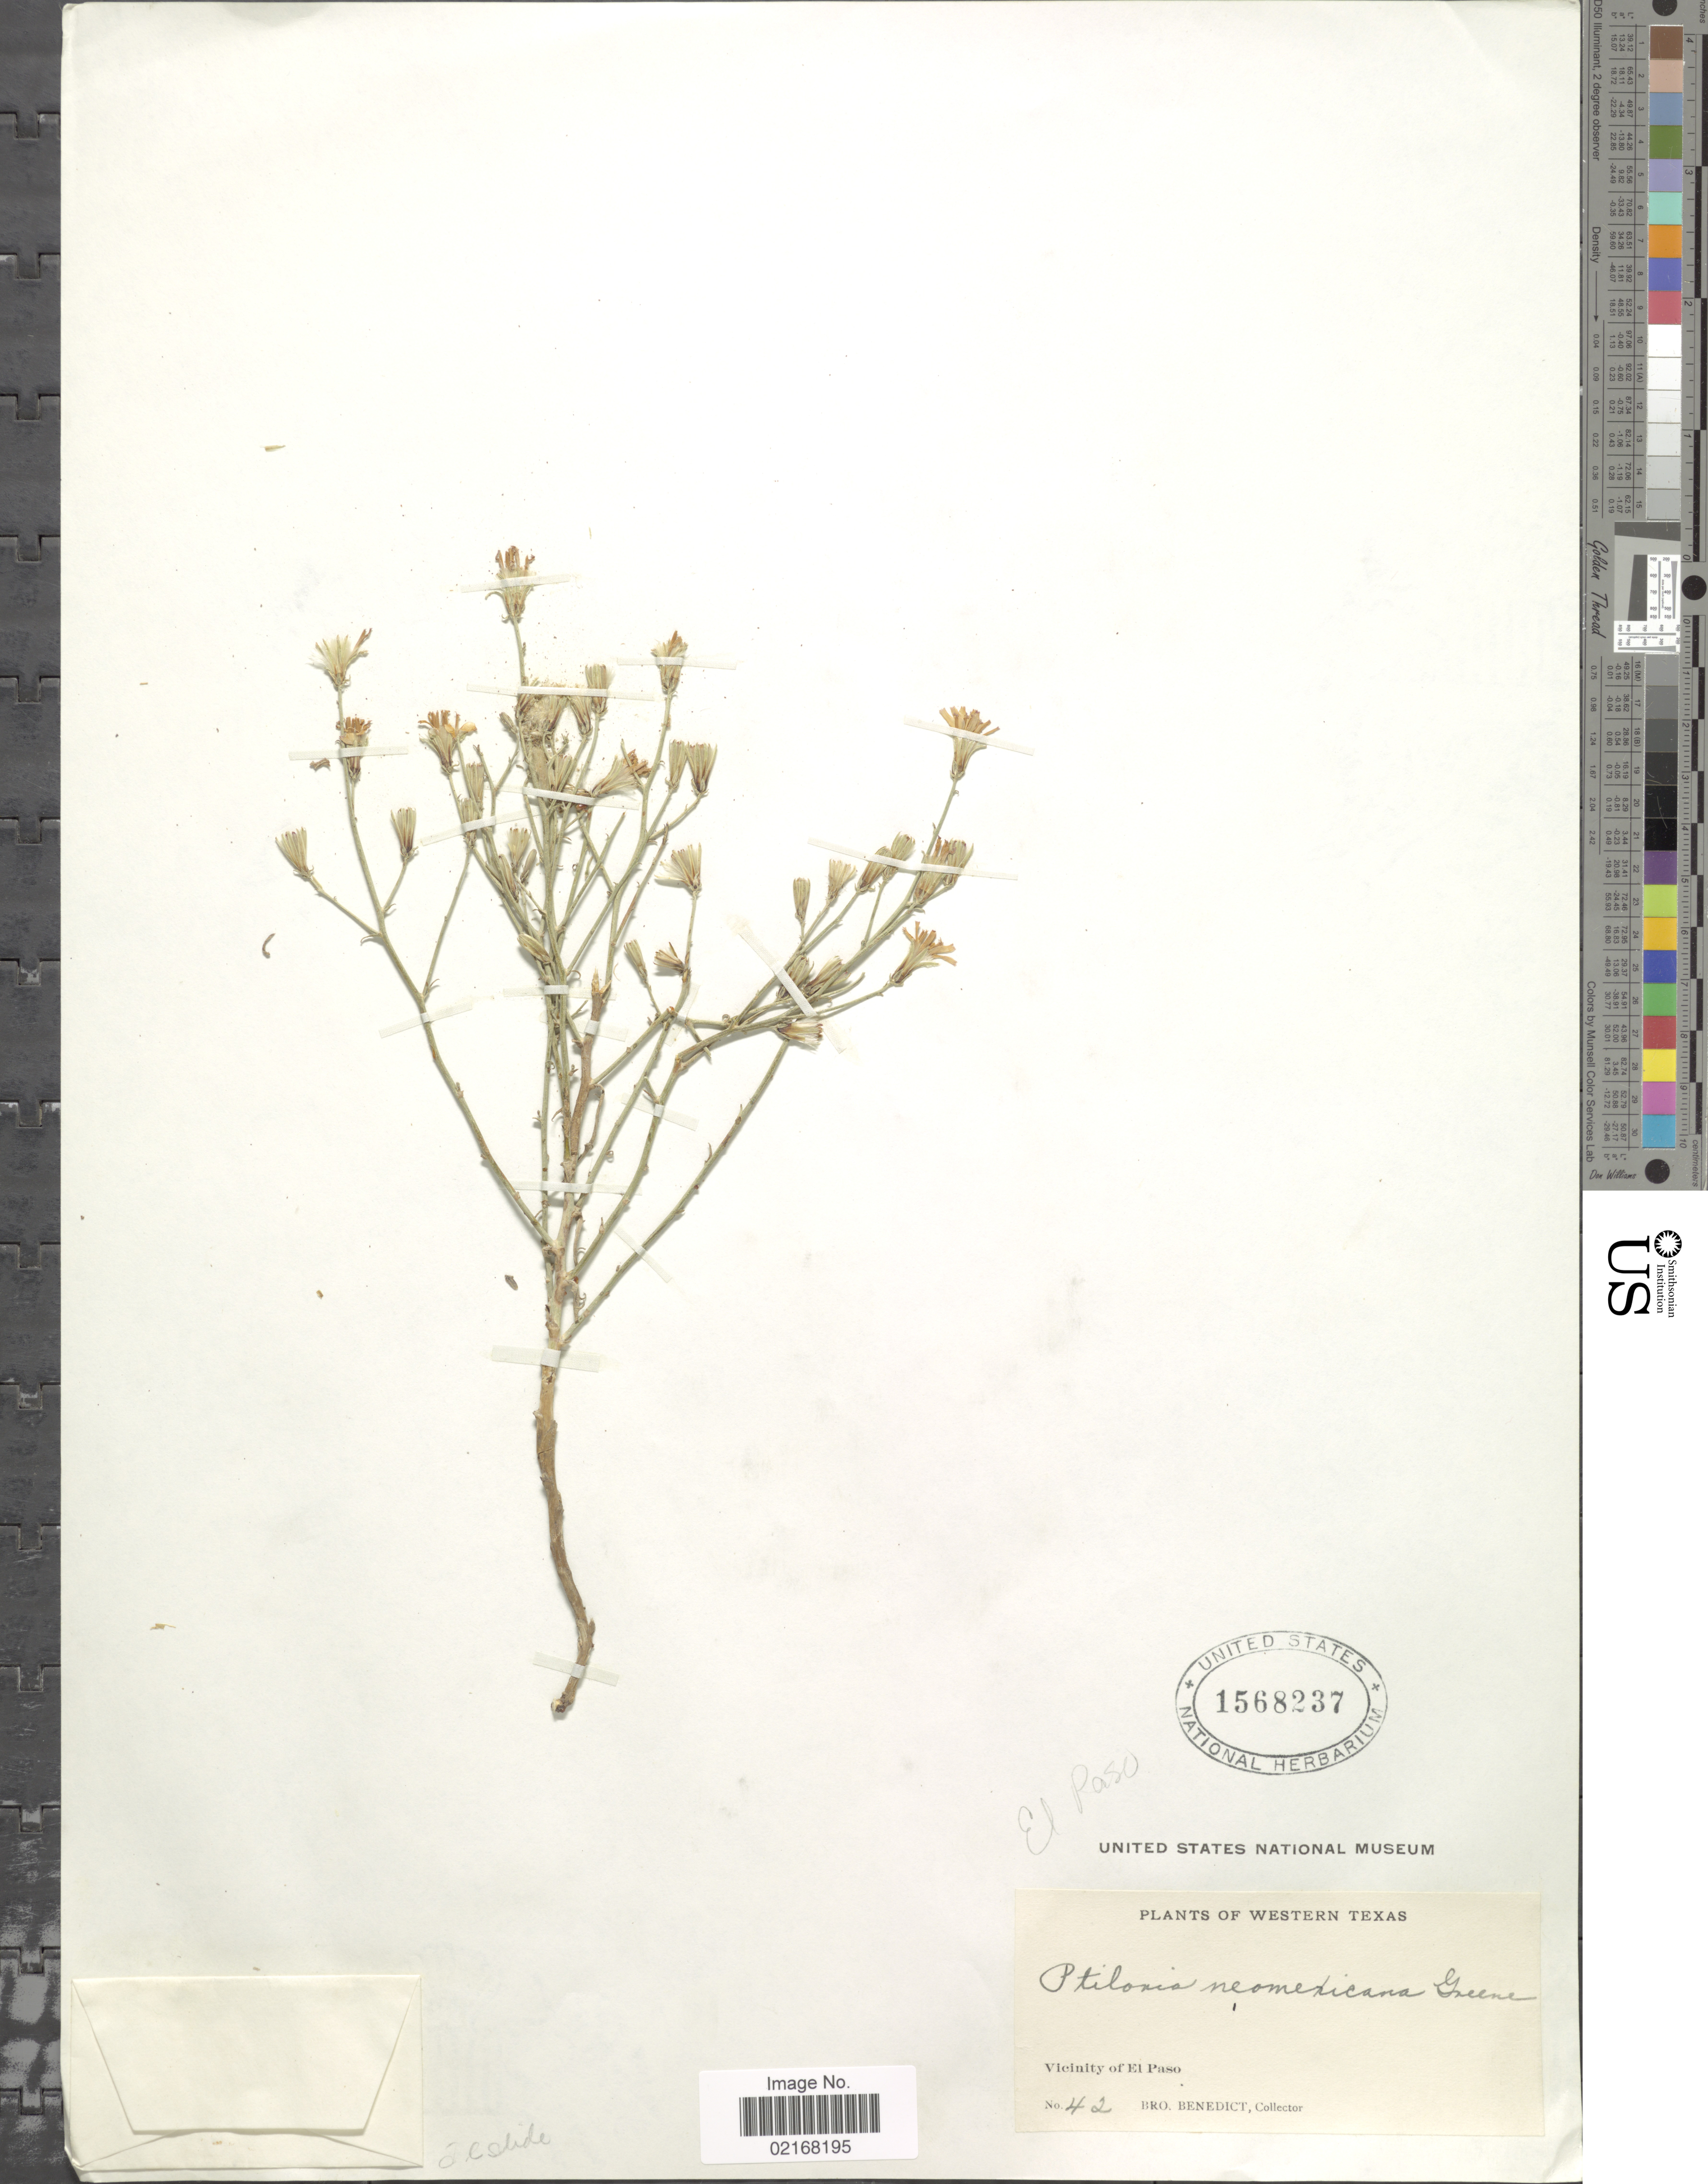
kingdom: Plantae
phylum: Tracheophyta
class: Magnoliopsida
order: Asterales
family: Asteraceae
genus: Stephanomeria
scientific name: Stephanomeria tenuifolia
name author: (Torr.) H.M. Hall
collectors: Bro. Benedict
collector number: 42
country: United States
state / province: Texas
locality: Western Texas. Vicinity of El Paso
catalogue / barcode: US 1568237